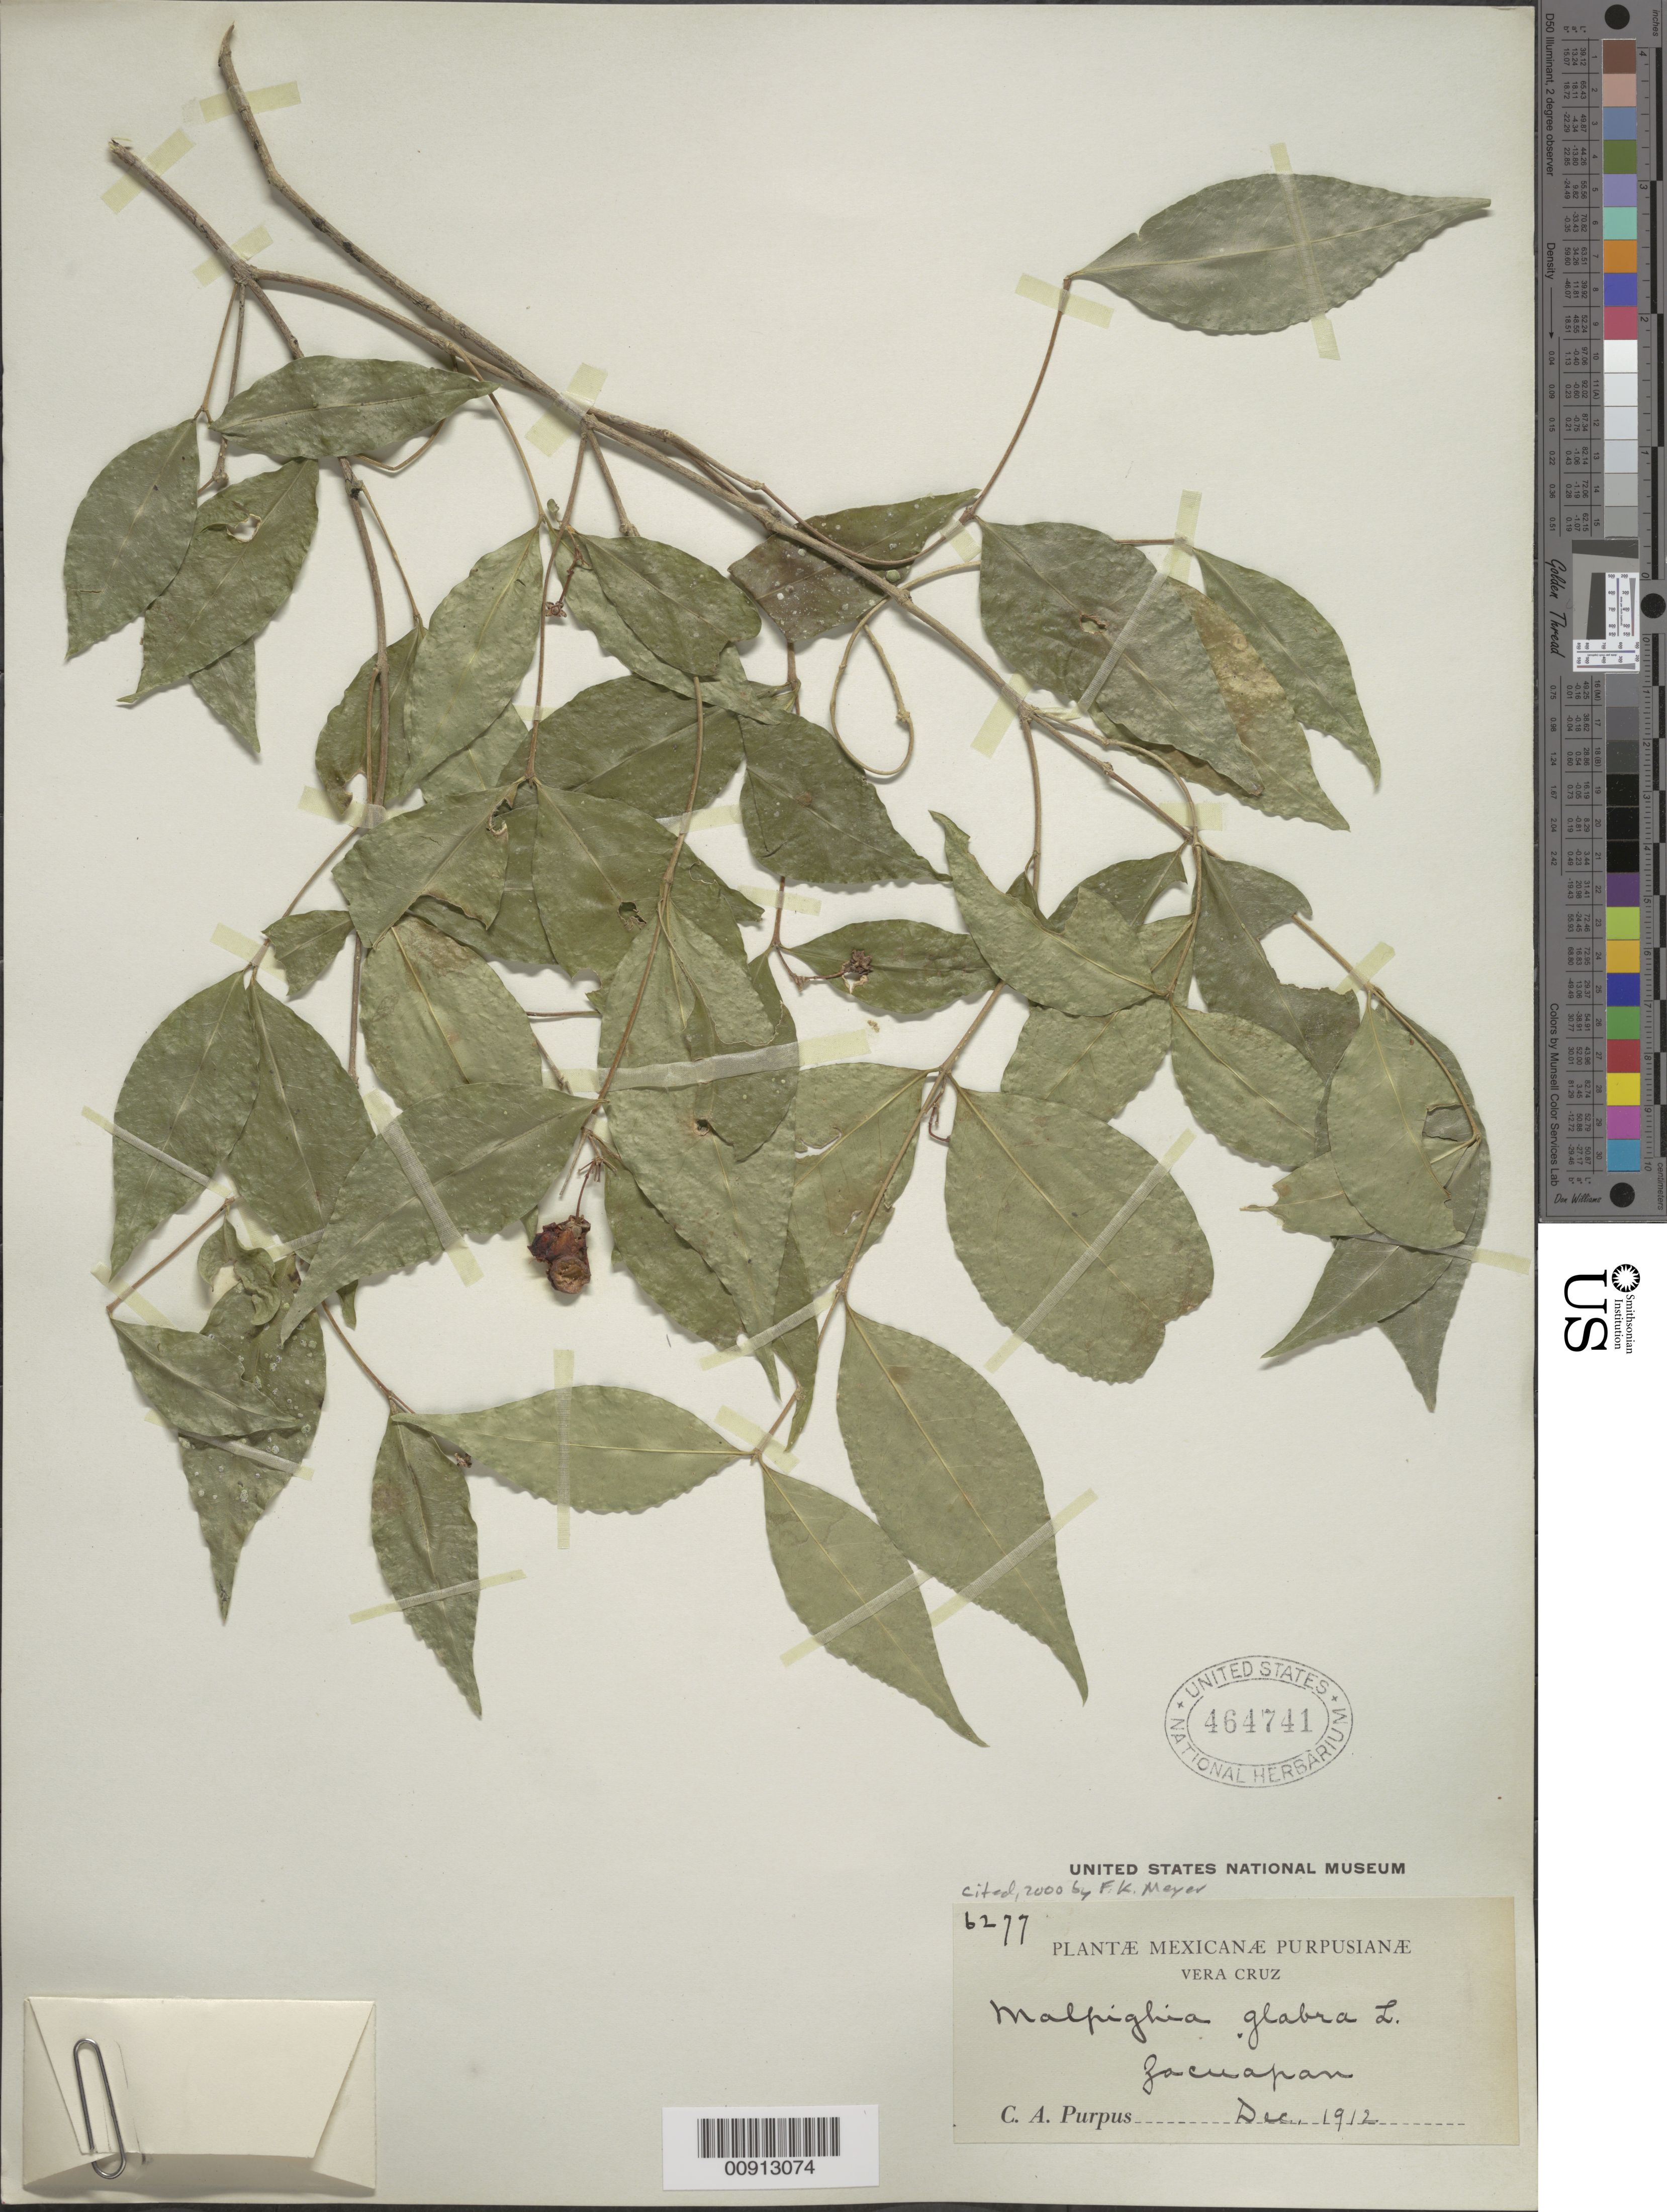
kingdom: Plantae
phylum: Tracheophyta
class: Magnoliopsida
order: Malpighiales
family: Malpighiaceae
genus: Malpighia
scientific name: Malpighia glabra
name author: L.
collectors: C. A. Purpus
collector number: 6277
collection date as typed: Dec 1912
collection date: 1912-12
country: Mexico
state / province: Veracruz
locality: Zacuapan, Veracruz.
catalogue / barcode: US 464741